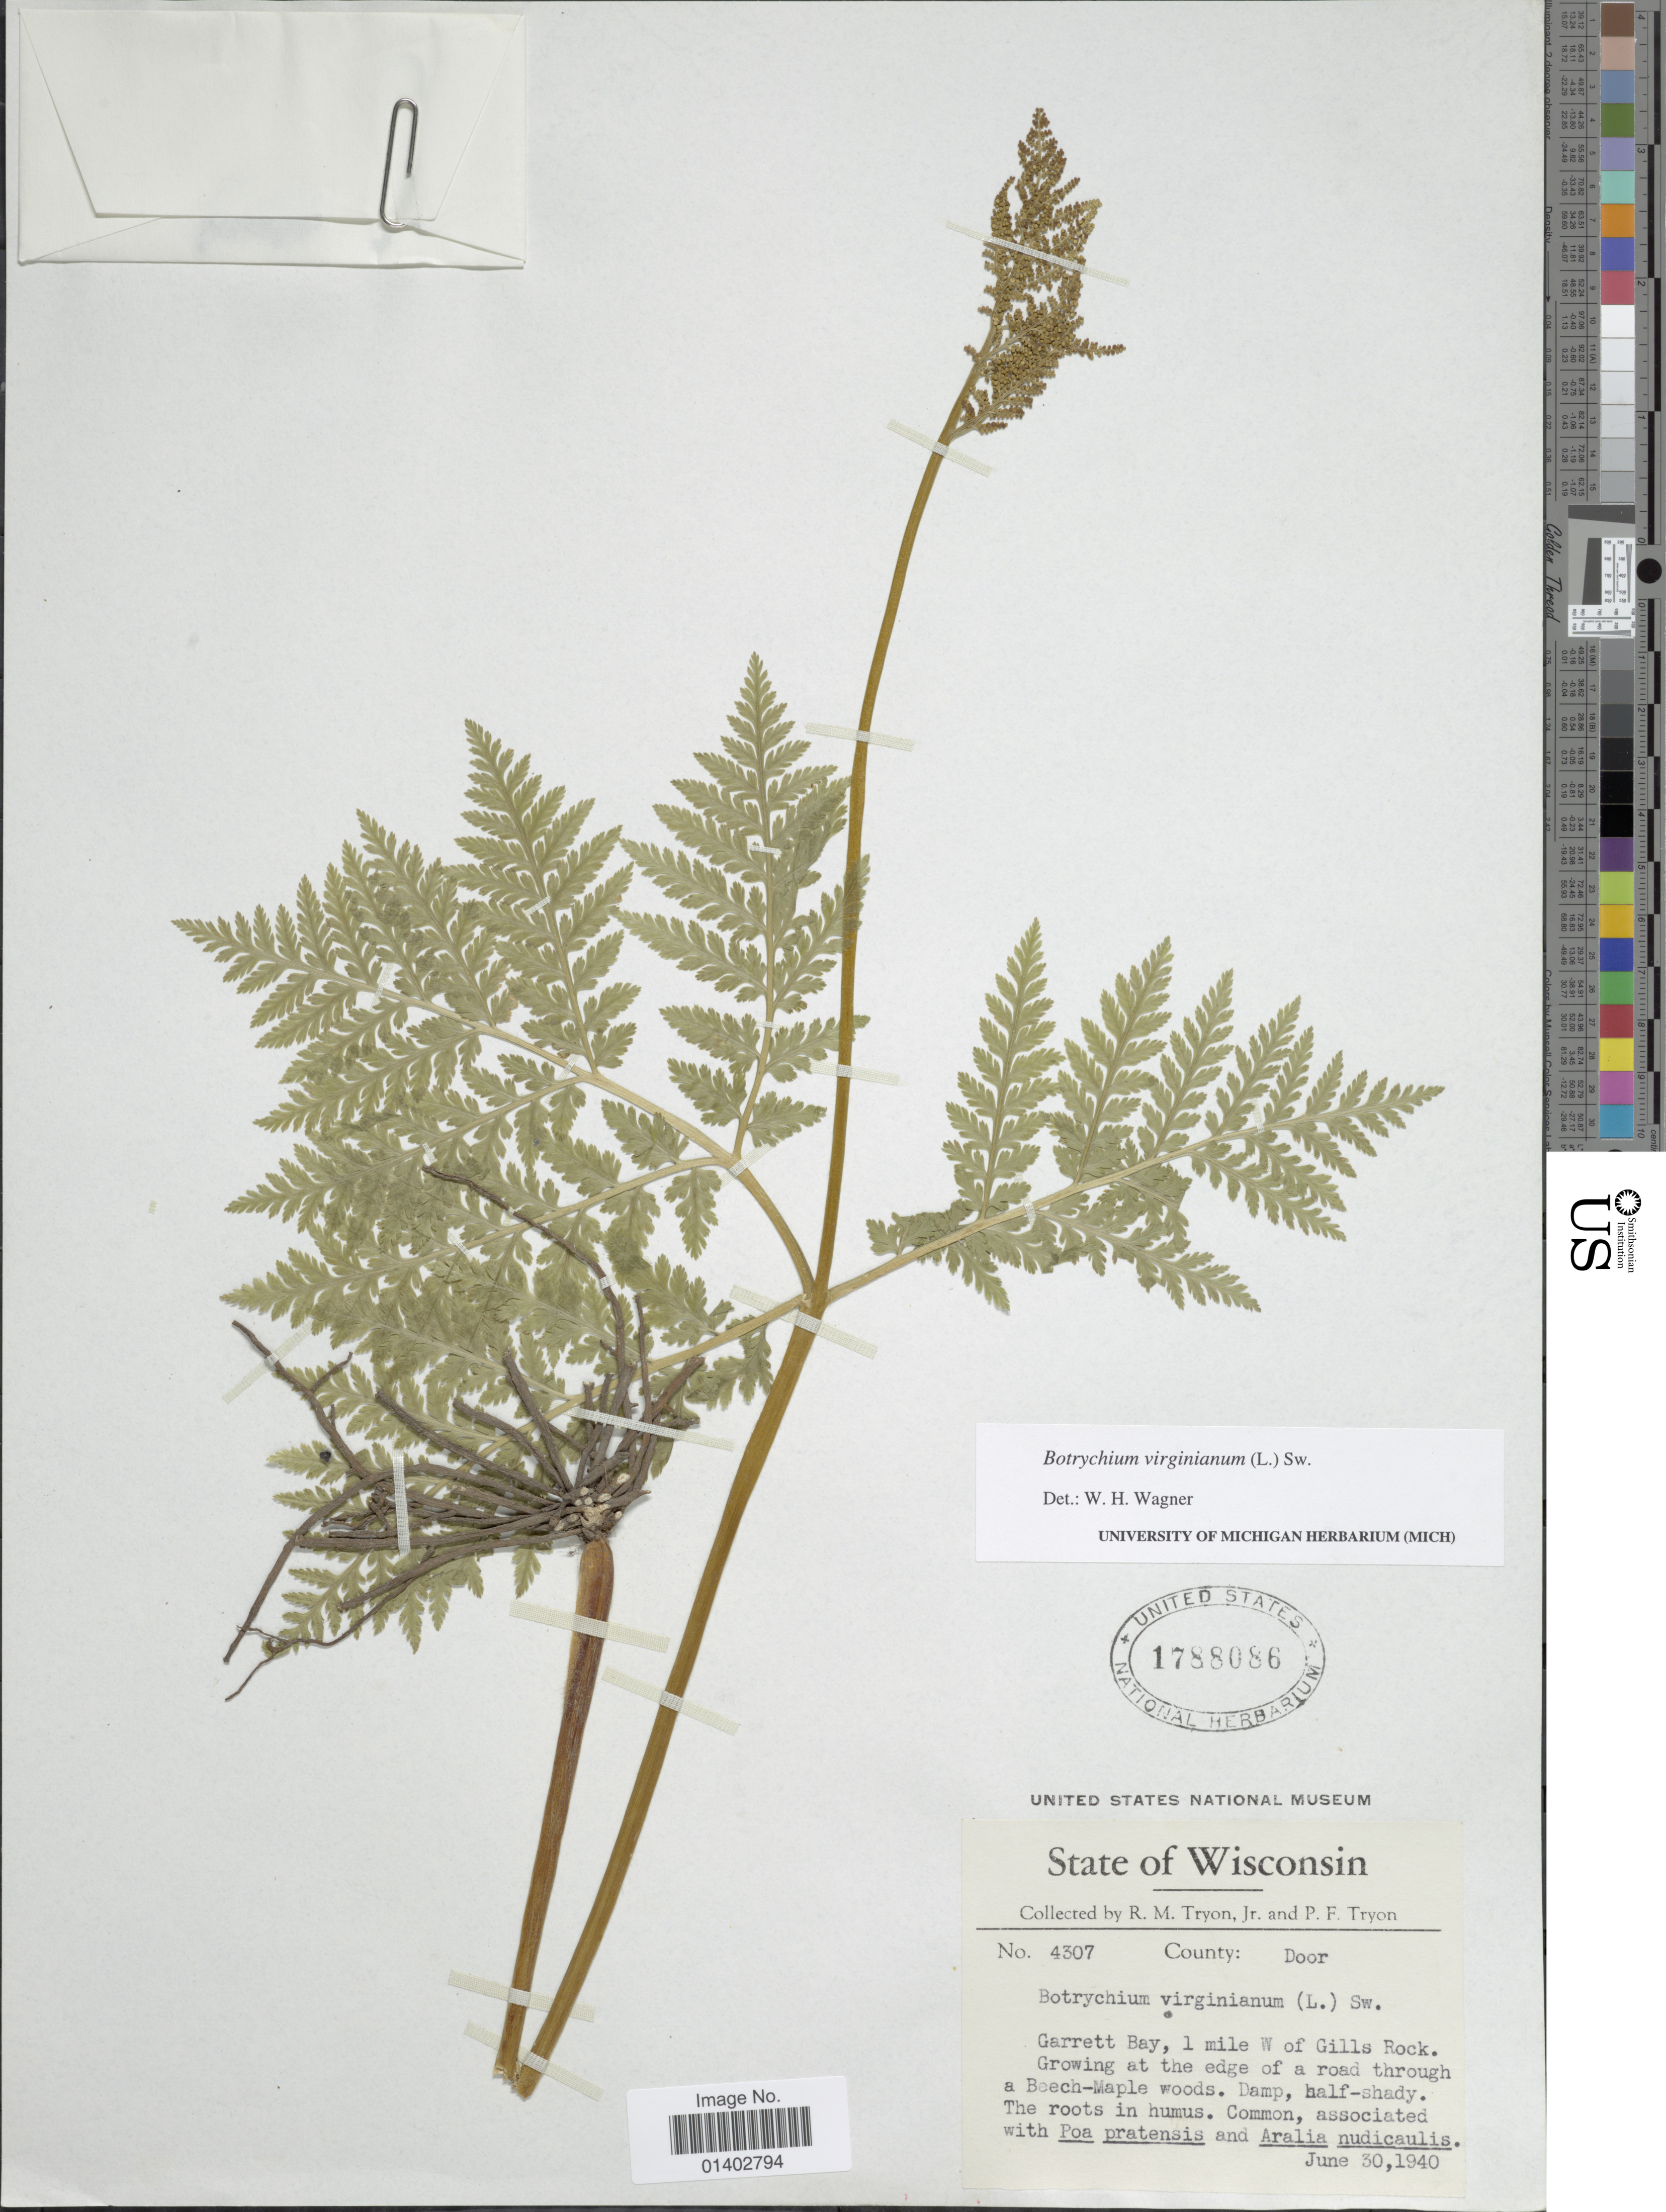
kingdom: Plantae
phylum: Tracheophyta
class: Polypodiopsida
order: Ophioglossales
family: Ophioglossaceae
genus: Botrychium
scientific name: Botrychium virginianum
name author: (L.) Sw.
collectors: R. M. Tryon & P. Tryon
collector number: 4307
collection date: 1940-06-30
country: United States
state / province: Wisconsin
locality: State of Wisconsin, County: Door, garrett Bay, 1 mile W of Gills Rock. Growing at the edge of a road through a Beech-Maple woods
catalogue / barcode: US 1788086